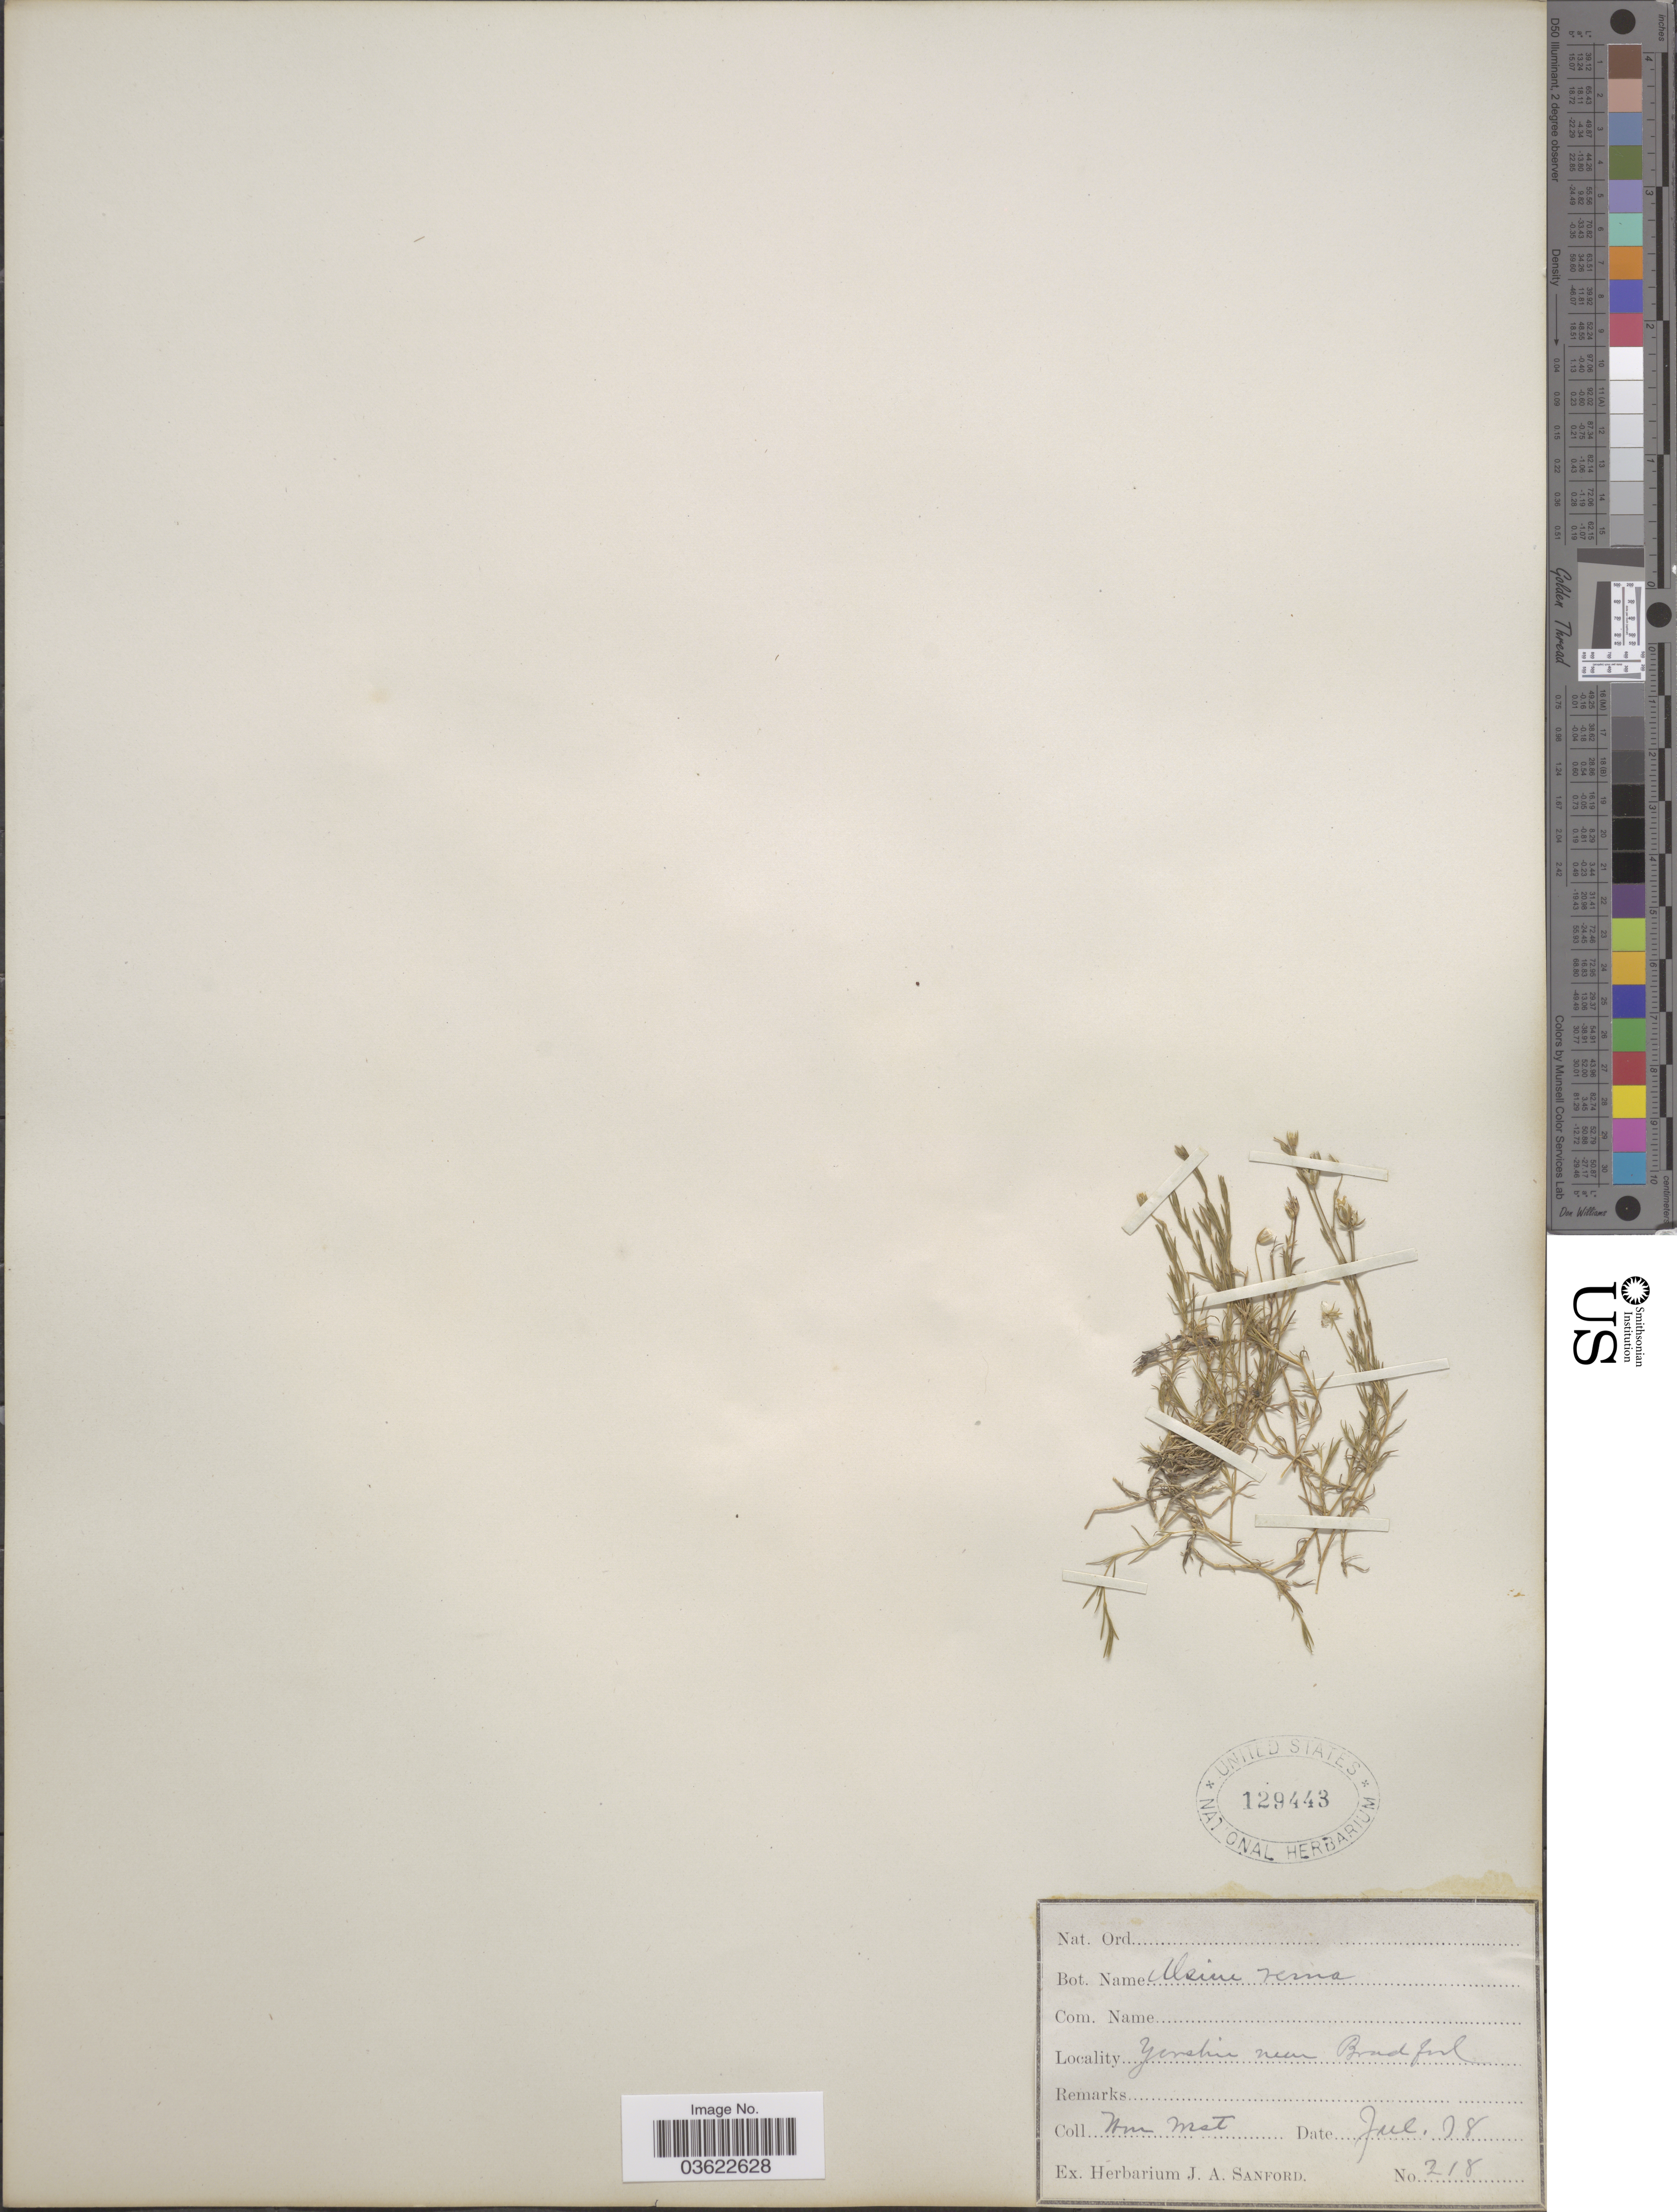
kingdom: Plantae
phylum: Tracheophyta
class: Magnoliopsida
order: Caryophyllales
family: Caryophyllaceae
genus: Arenaria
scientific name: Arenaria verna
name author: L.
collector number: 218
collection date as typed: Transcribed d/m/y: /7/78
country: United Kingdom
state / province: England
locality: Yorkshire near Bradford.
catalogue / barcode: US 129443